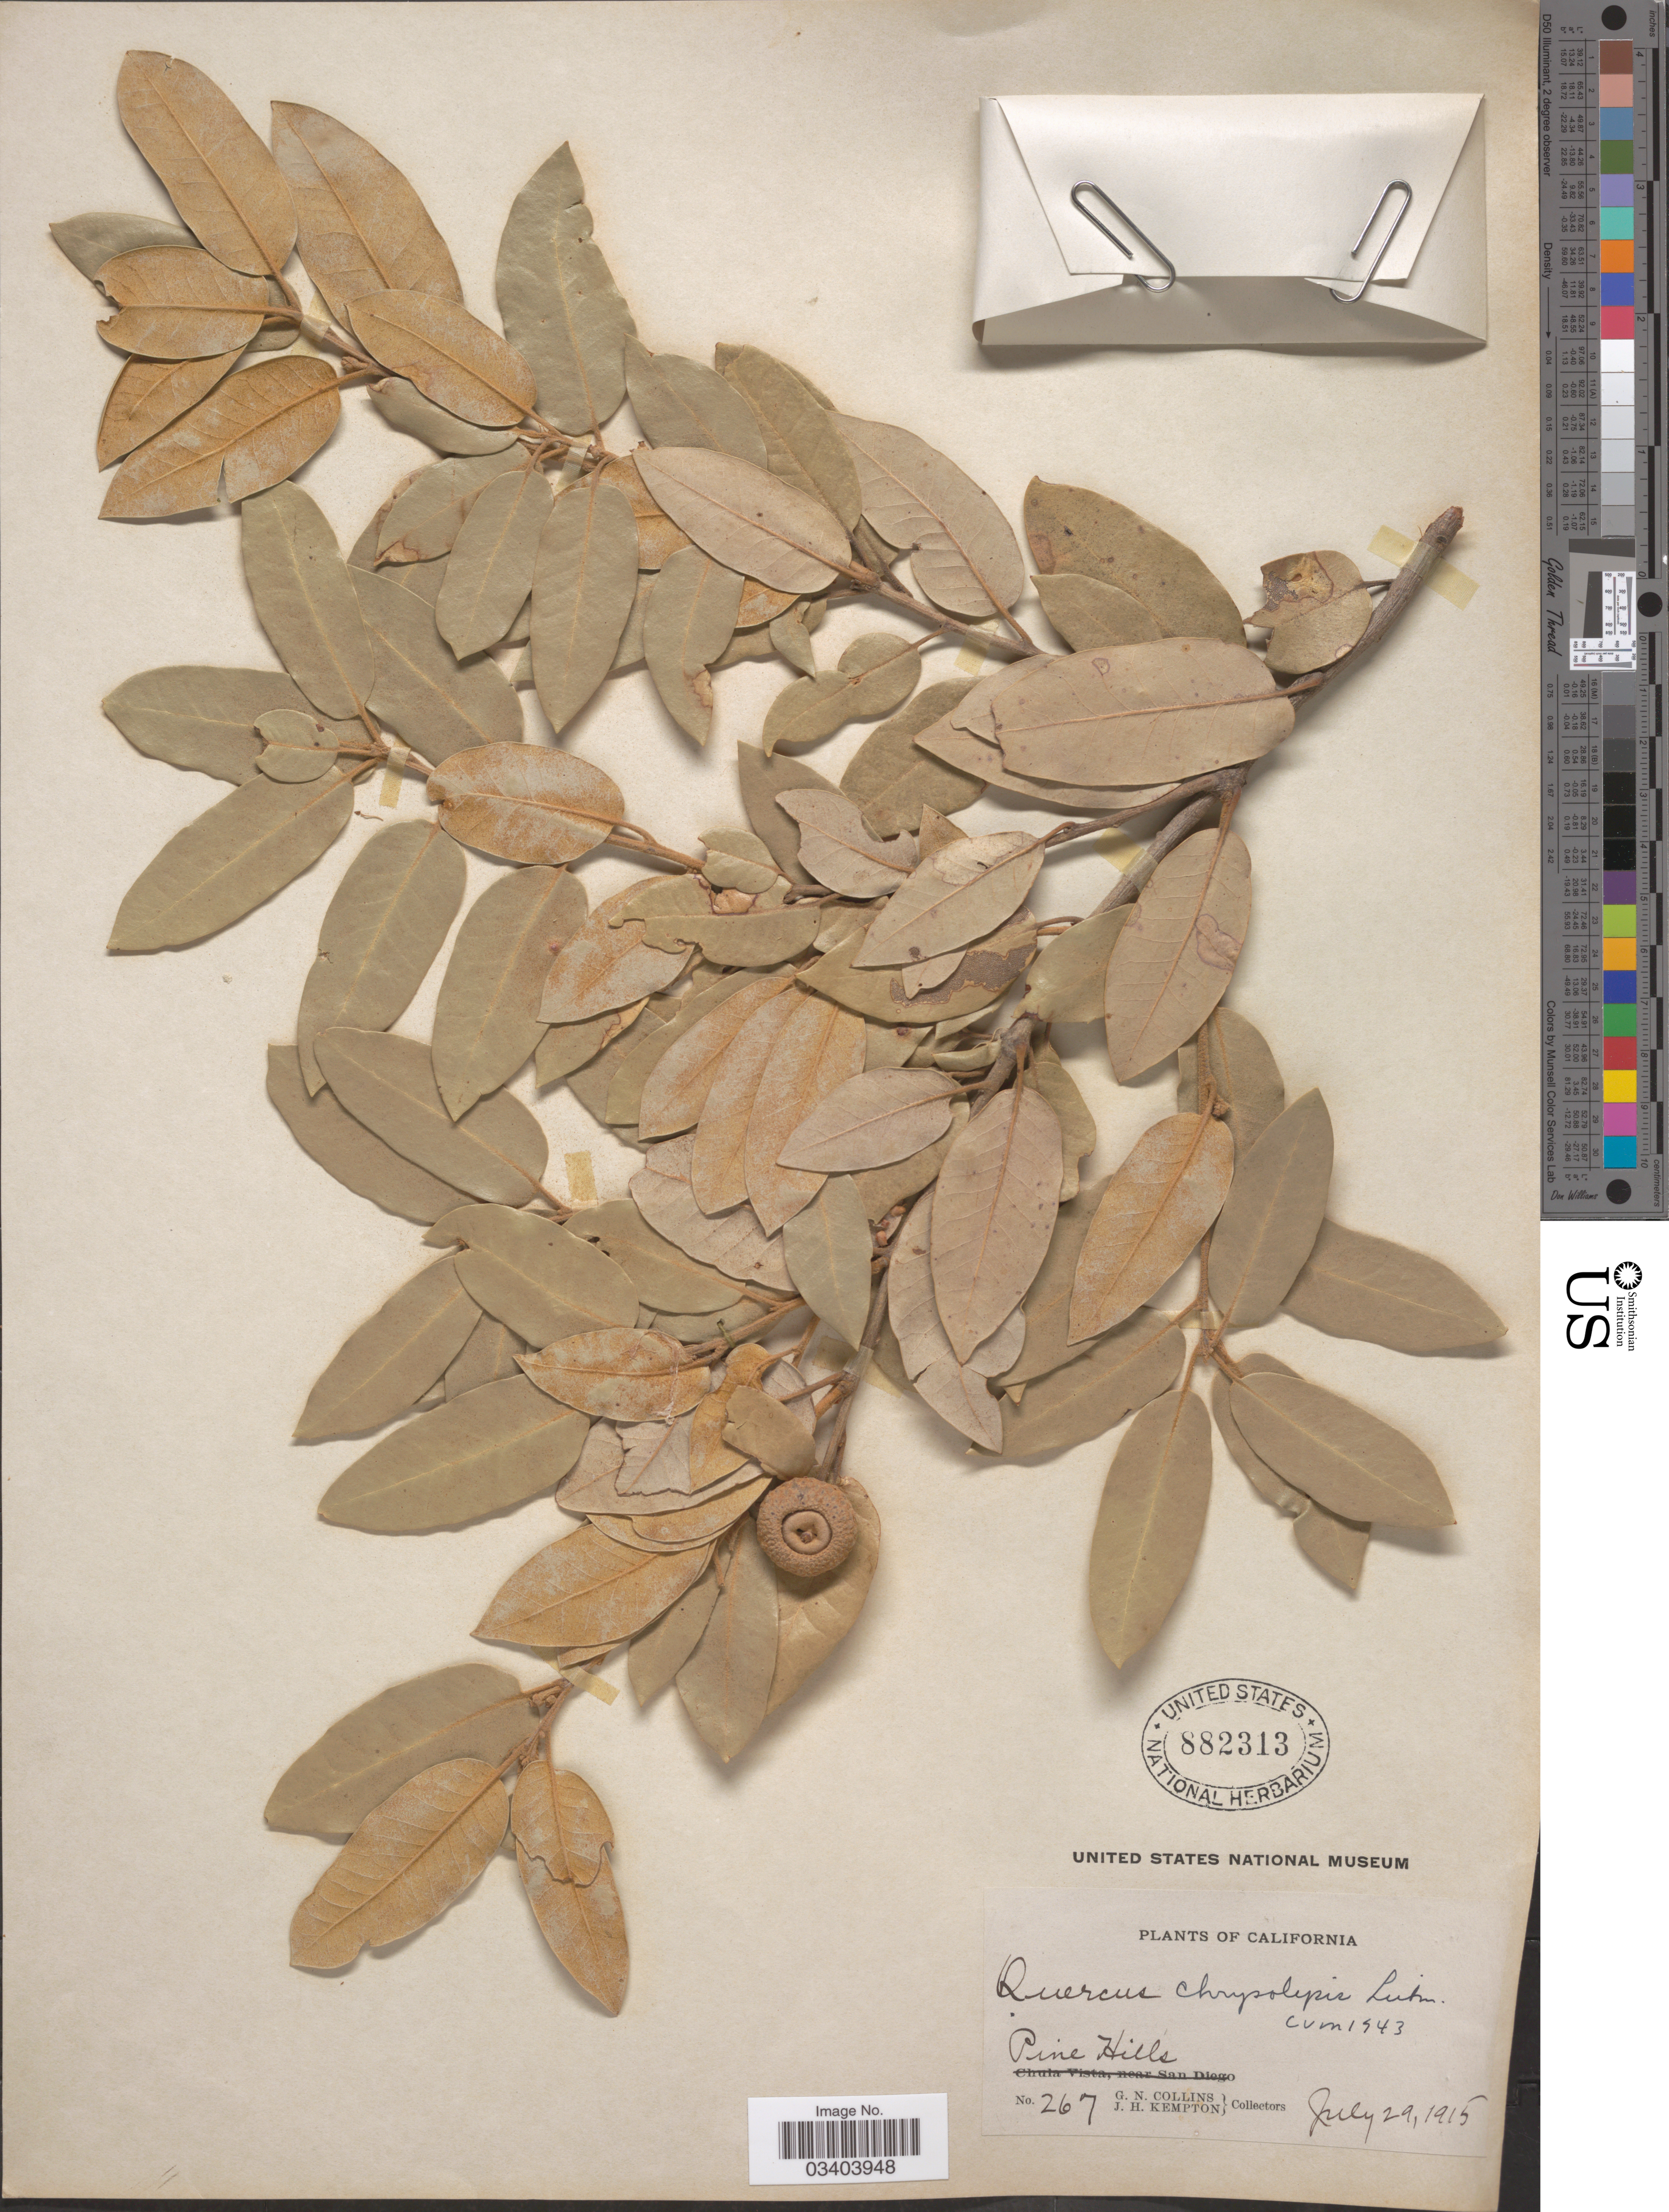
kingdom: Plantae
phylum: Tracheophyta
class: Magnoliopsida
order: Fagales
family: Fagaceae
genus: Quercus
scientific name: Quercus chrysolepis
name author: Liebm.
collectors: G. Collins & J. H. Kempton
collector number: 267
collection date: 1915-07-29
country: United States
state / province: California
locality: Pine Hills.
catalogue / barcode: US 882313